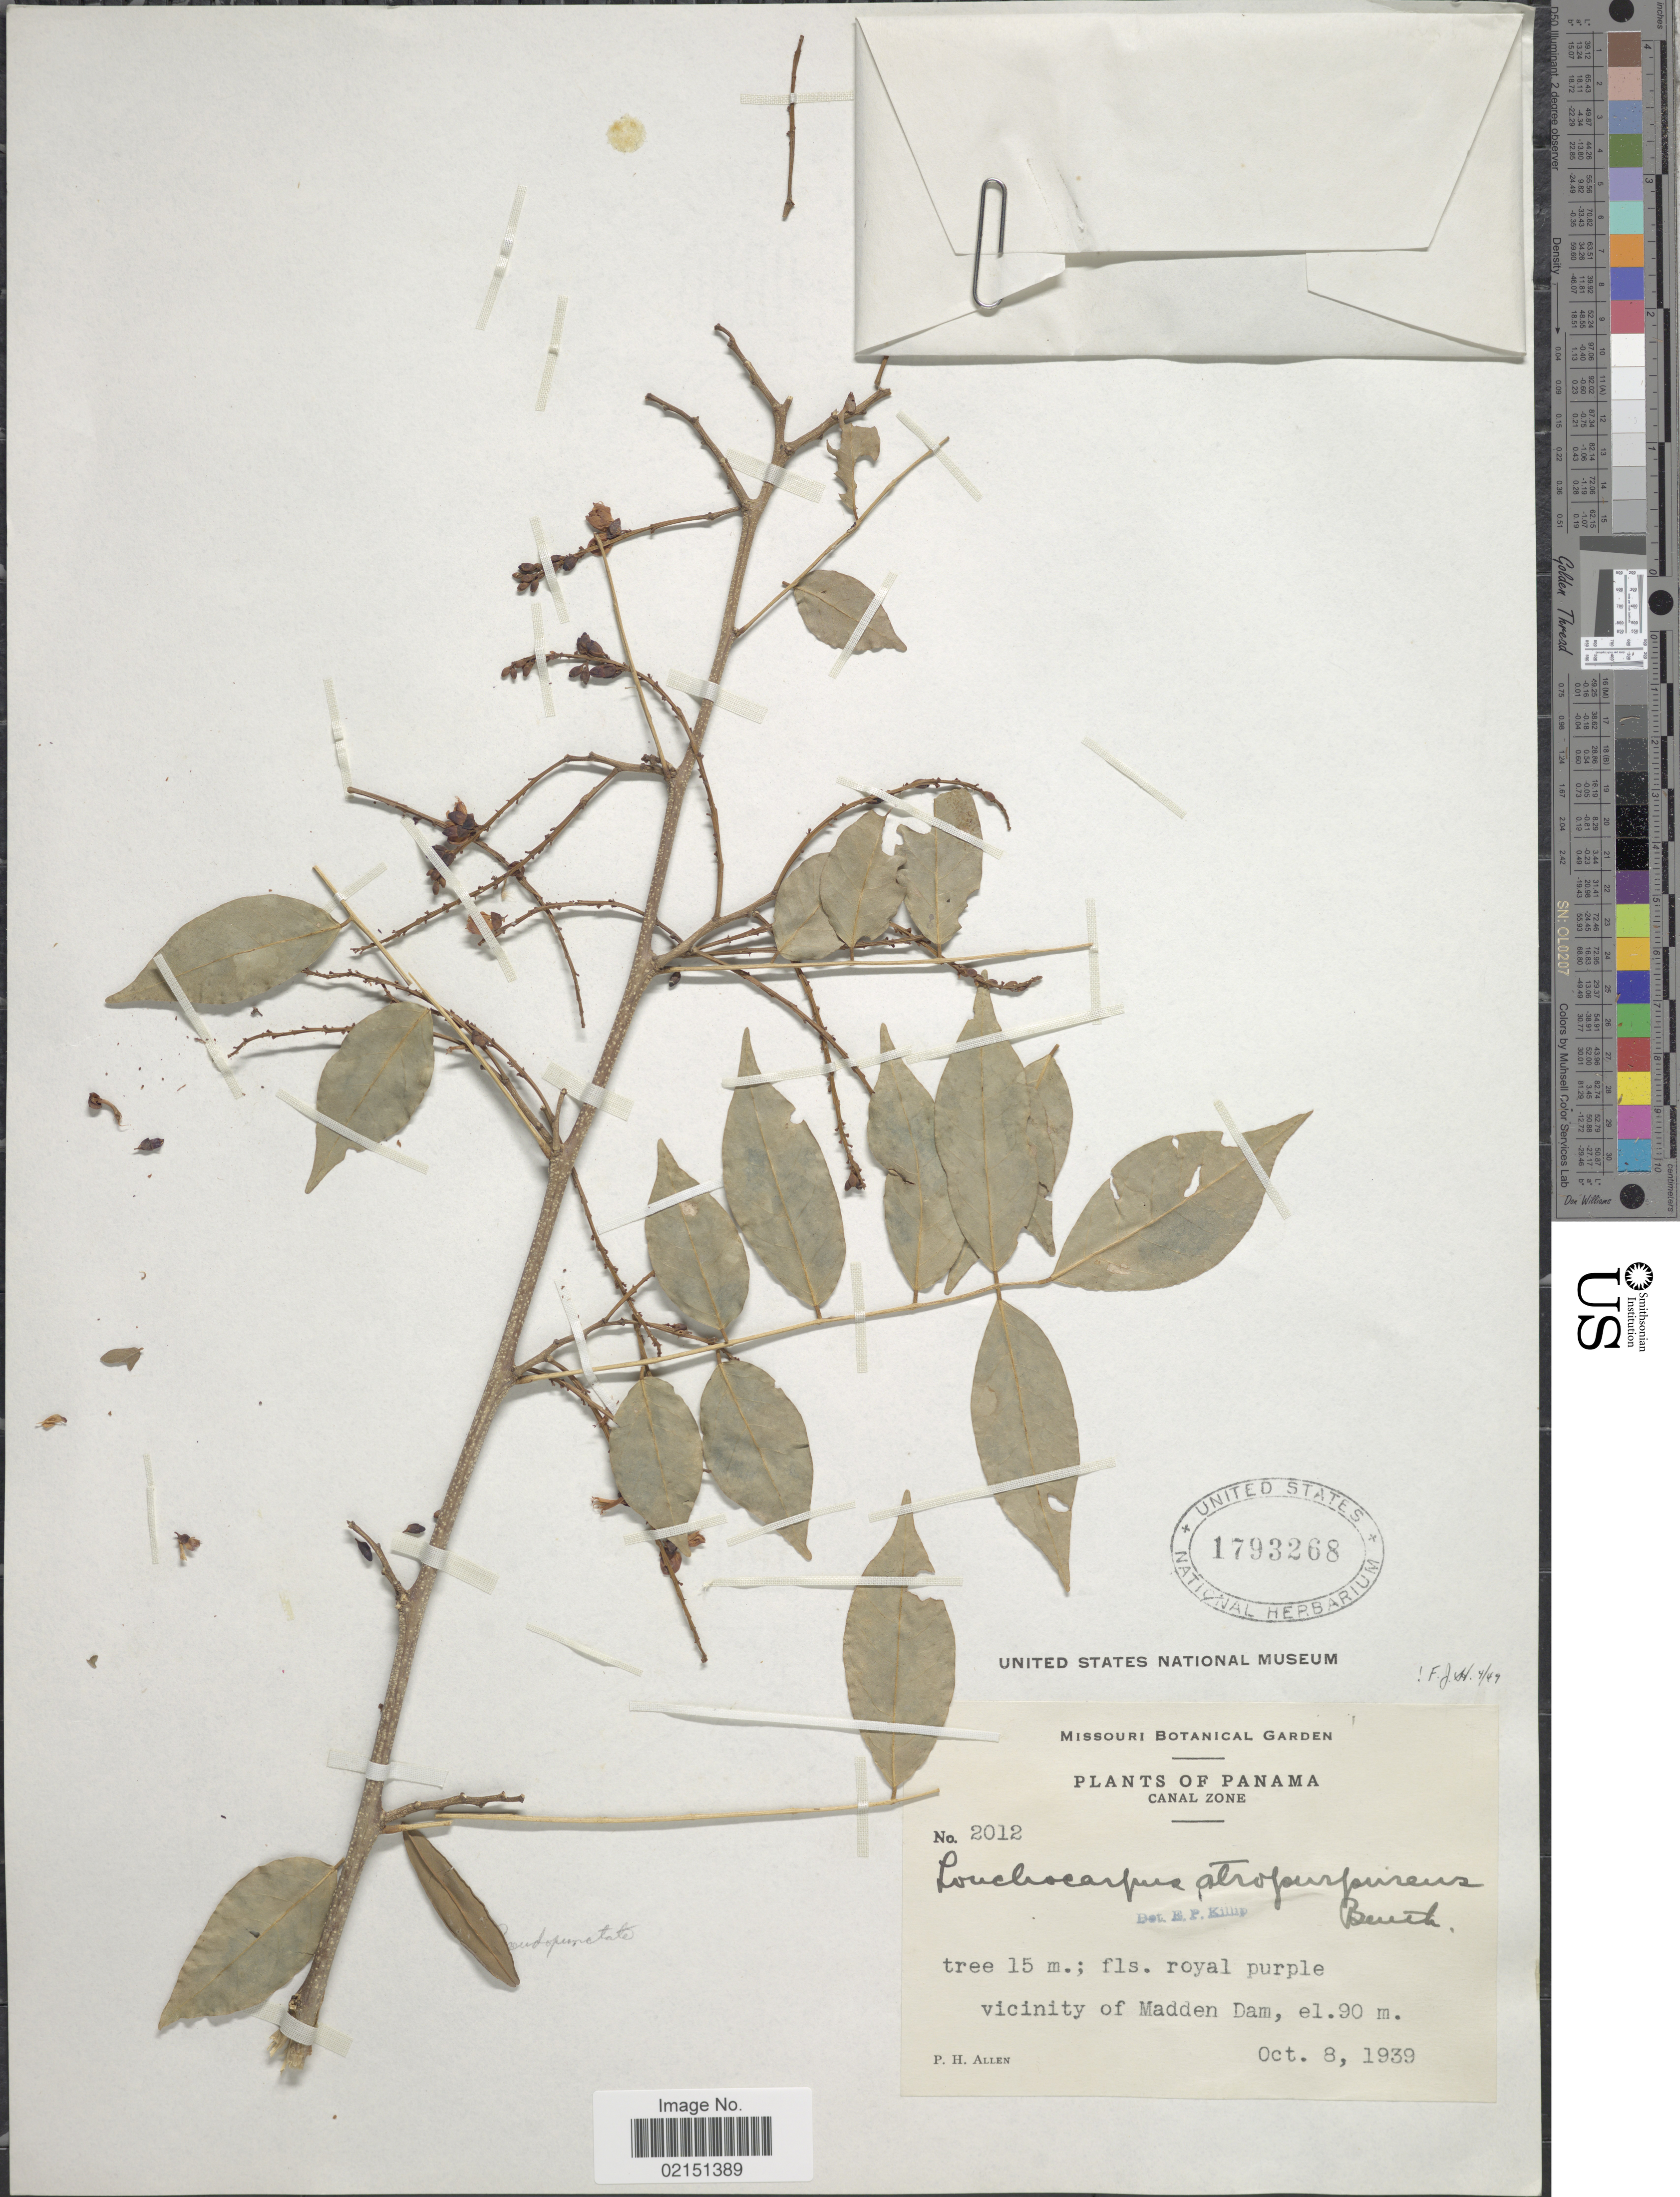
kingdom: Plantae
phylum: Tracheophyta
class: Magnoliopsida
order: Fabales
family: Fabaceae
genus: Lonchocarpus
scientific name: Lonchocarpus atropurpureus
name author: Benth.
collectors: P. H. Allen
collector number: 2012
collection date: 1939-10-08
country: Panama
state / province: Colón / Panamá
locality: Canal Zone, Vicinity of Madden Dam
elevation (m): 90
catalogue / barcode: US 1793268